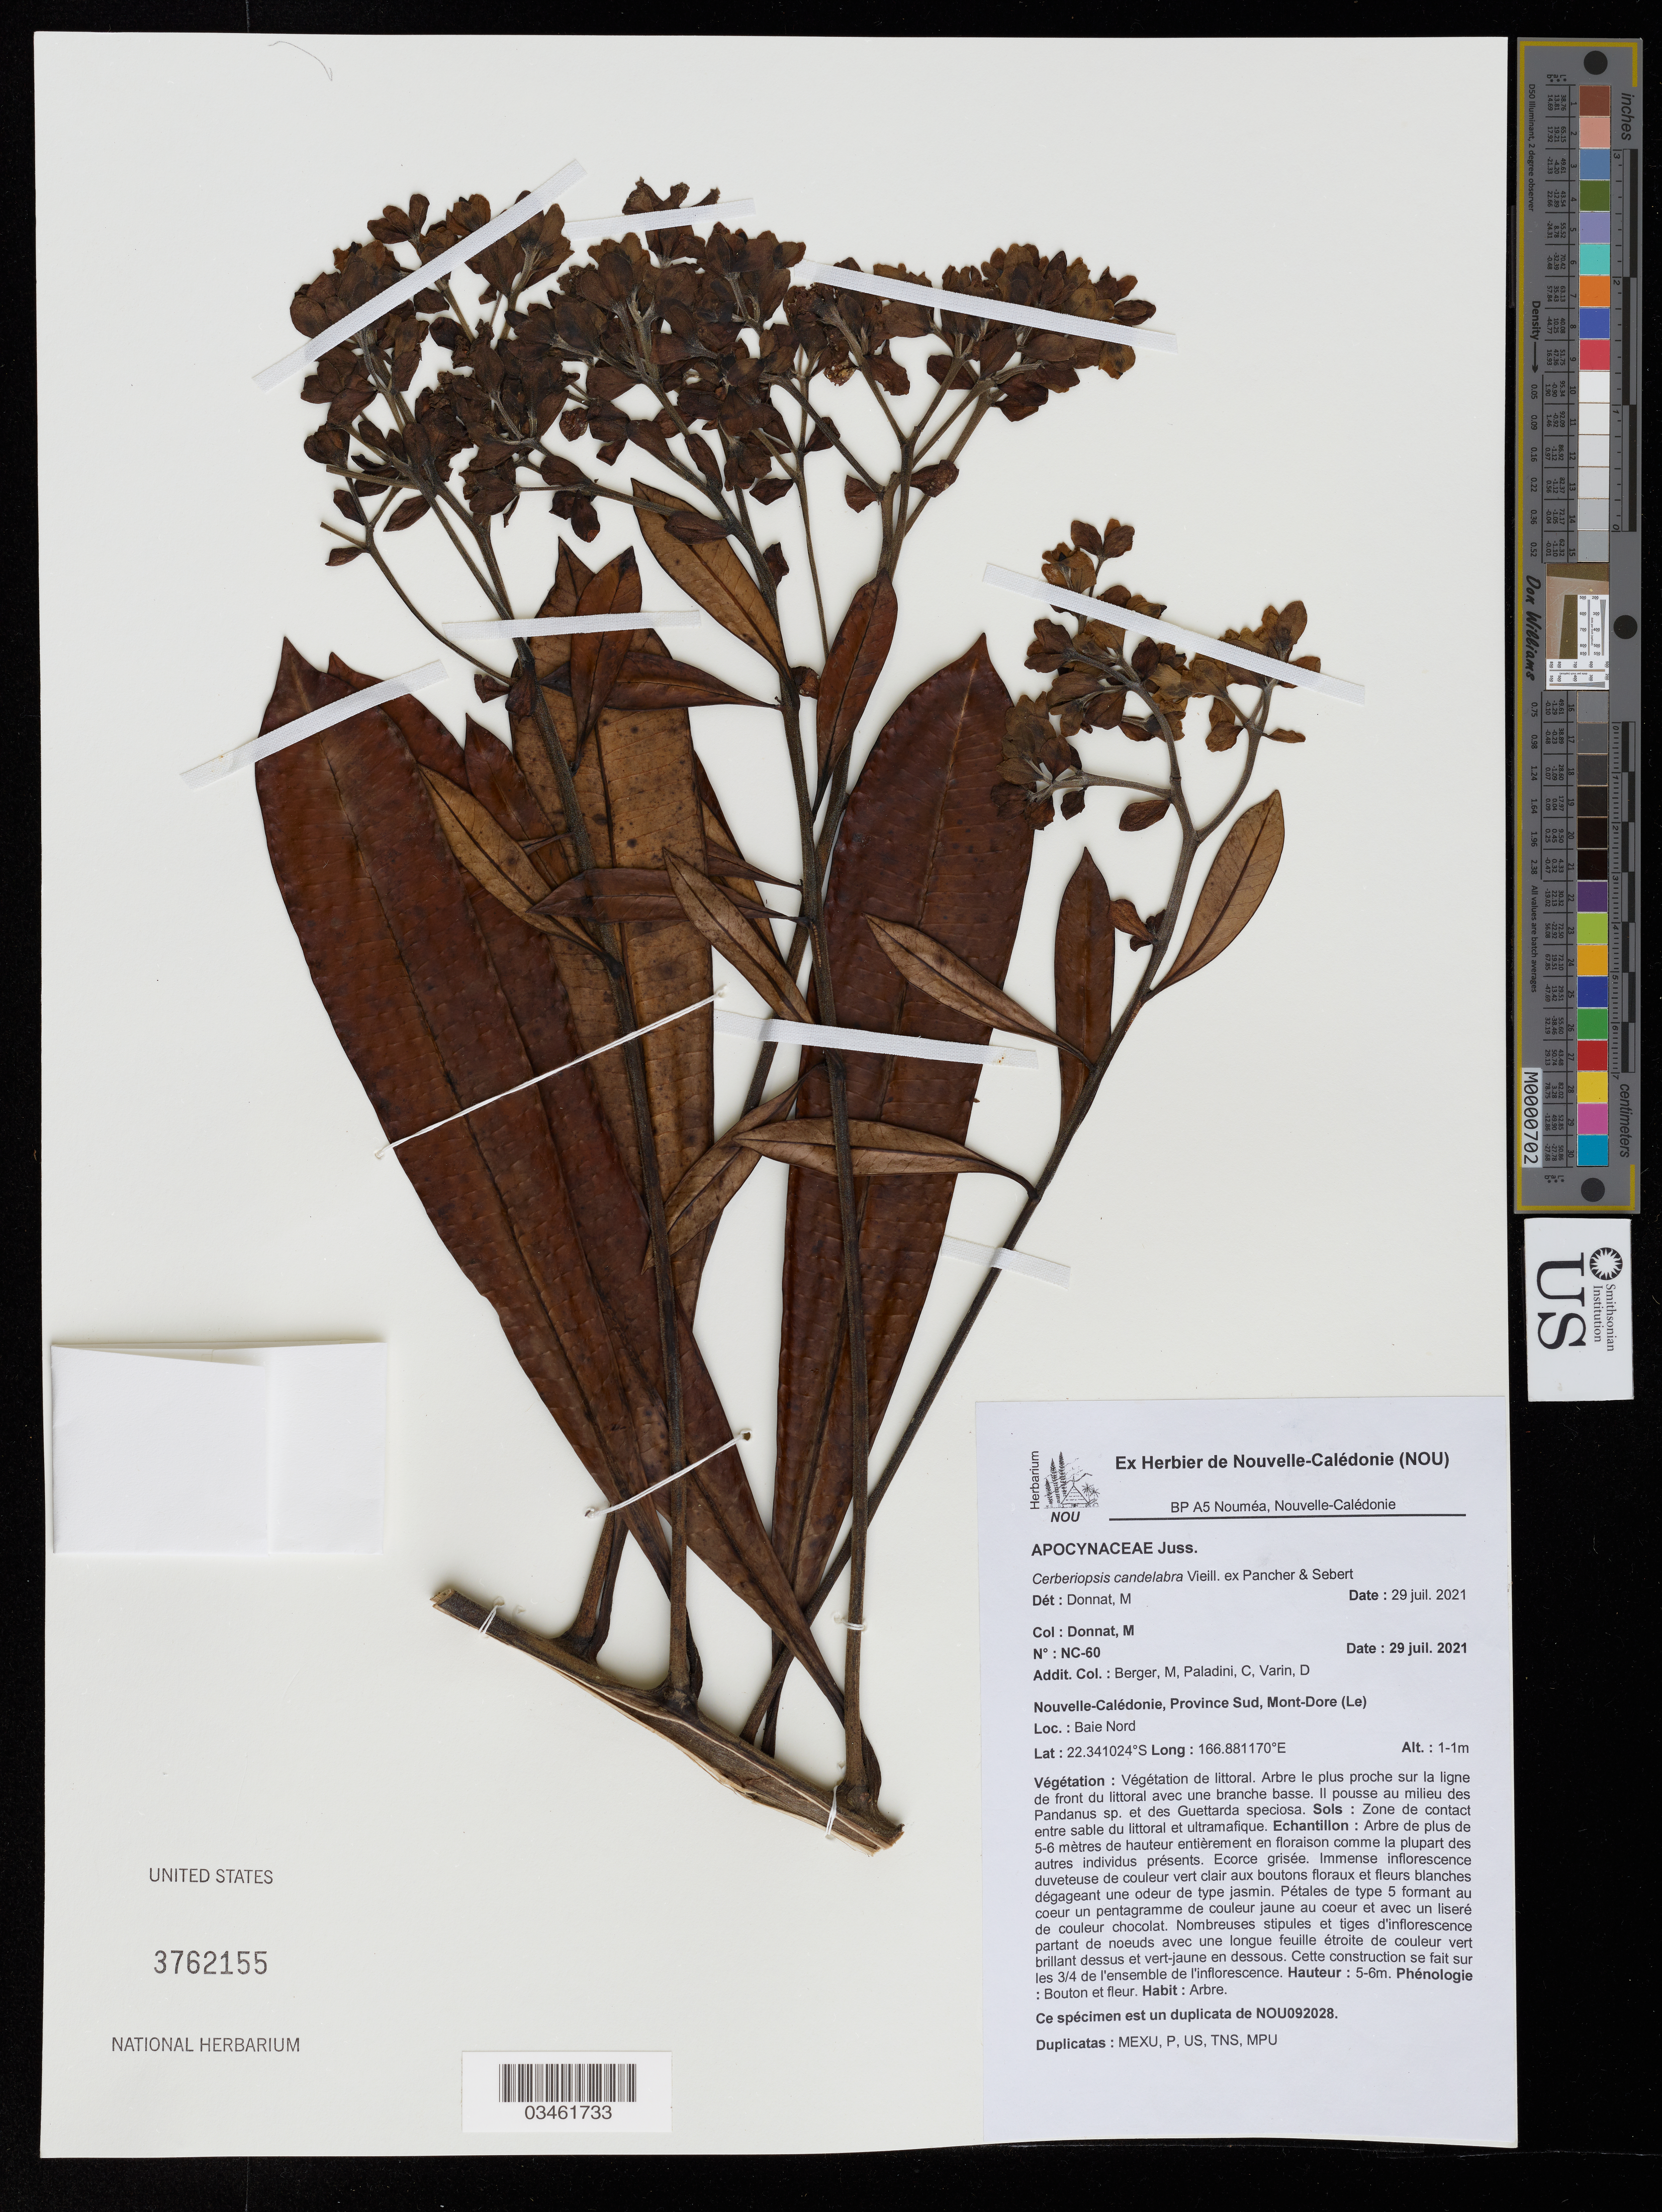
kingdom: Plantae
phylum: Tracheophyta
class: Magnoliopsida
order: Gentianales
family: Apocynaceae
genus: Cerberiopsis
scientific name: Cerberiopsis candelabra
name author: Vieill. ex Pancher & Sebert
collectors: M. Donnat, M. Berger, C. Paladini & D. Varin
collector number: NC-60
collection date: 2021-07-29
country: New Caledonia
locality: Nouvelle-Calédonie, Province Sud, Mont-Dore (Le). Baie Nord.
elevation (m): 1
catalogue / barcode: US 3762155